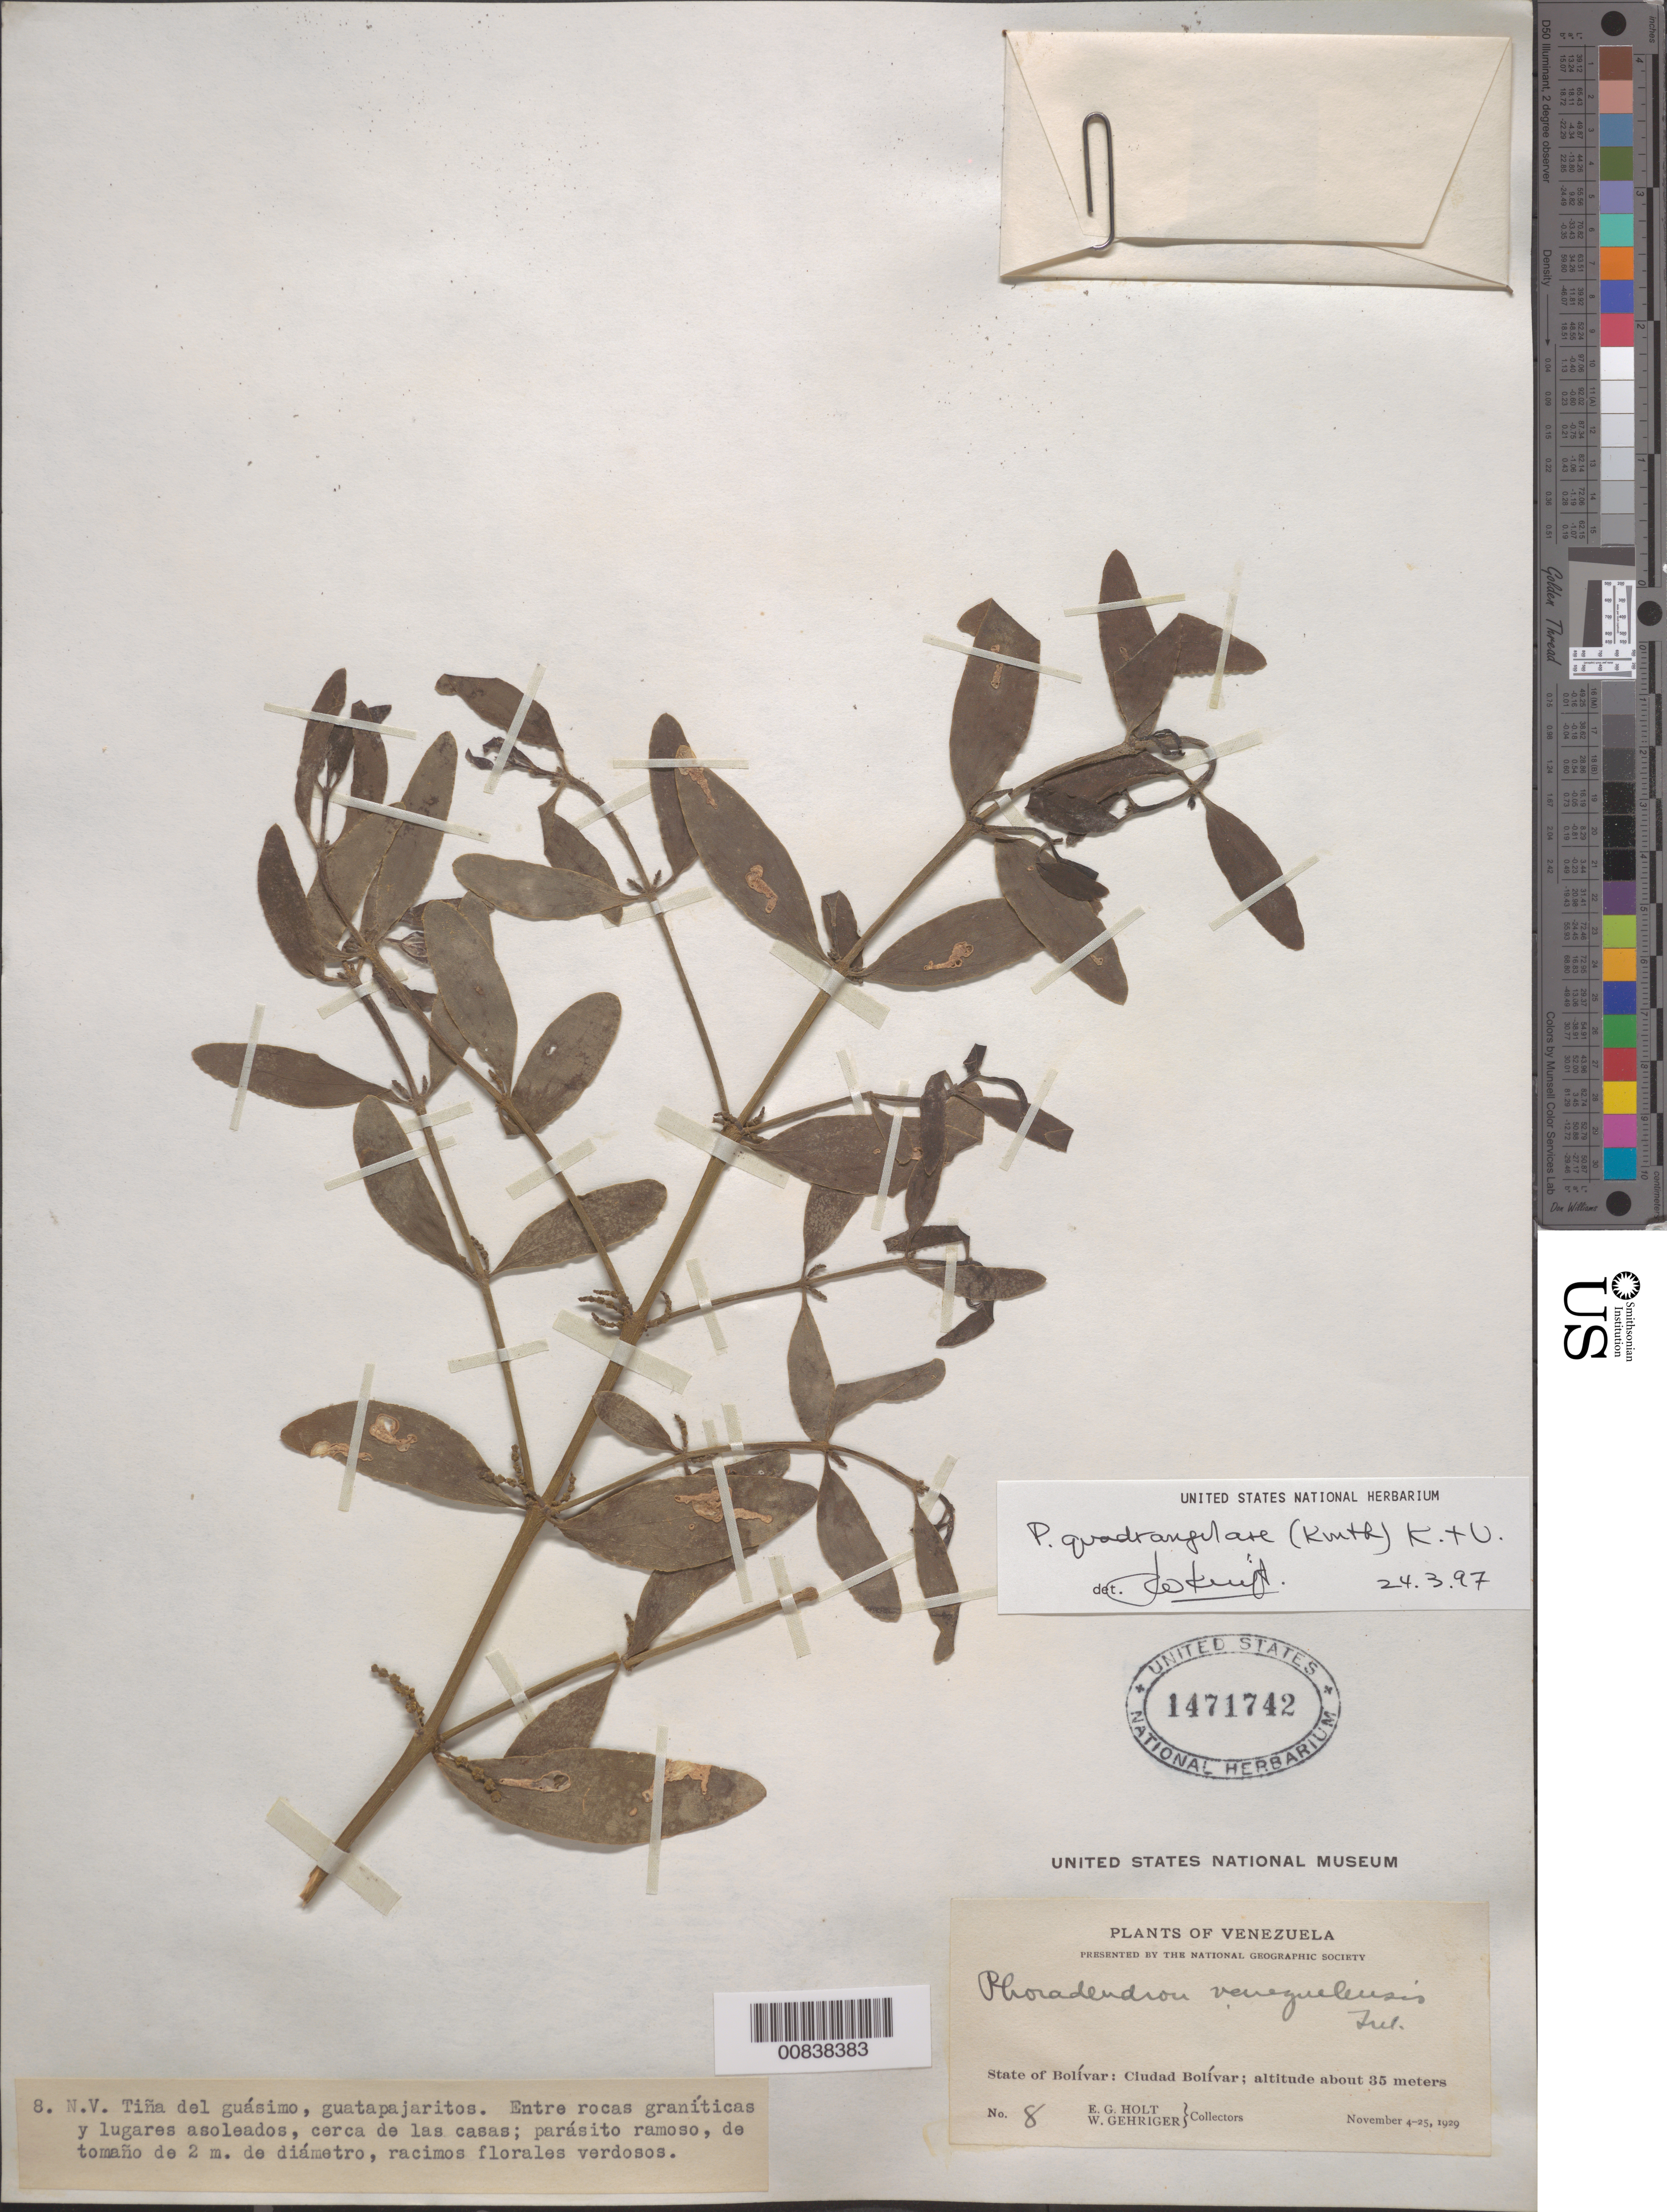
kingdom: Plantae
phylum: Tracheophyta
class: Magnoliopsida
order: Santalales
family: Viscaceae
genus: Phoradendron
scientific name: Phoradendron quadrangulare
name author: (Kunth) Griseb.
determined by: Kuijt, Job, (CANADA)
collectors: E. Holt & W. Gehriger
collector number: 8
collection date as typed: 4-Nov-29 to 25-Nov-29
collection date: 1929-11-04/1929-11-25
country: Venezuela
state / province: Bolívar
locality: Ciudad Bolívar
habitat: Entre rocas graníticas y lugares asoleados, cerca de las casas;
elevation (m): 35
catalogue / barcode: US 1471742